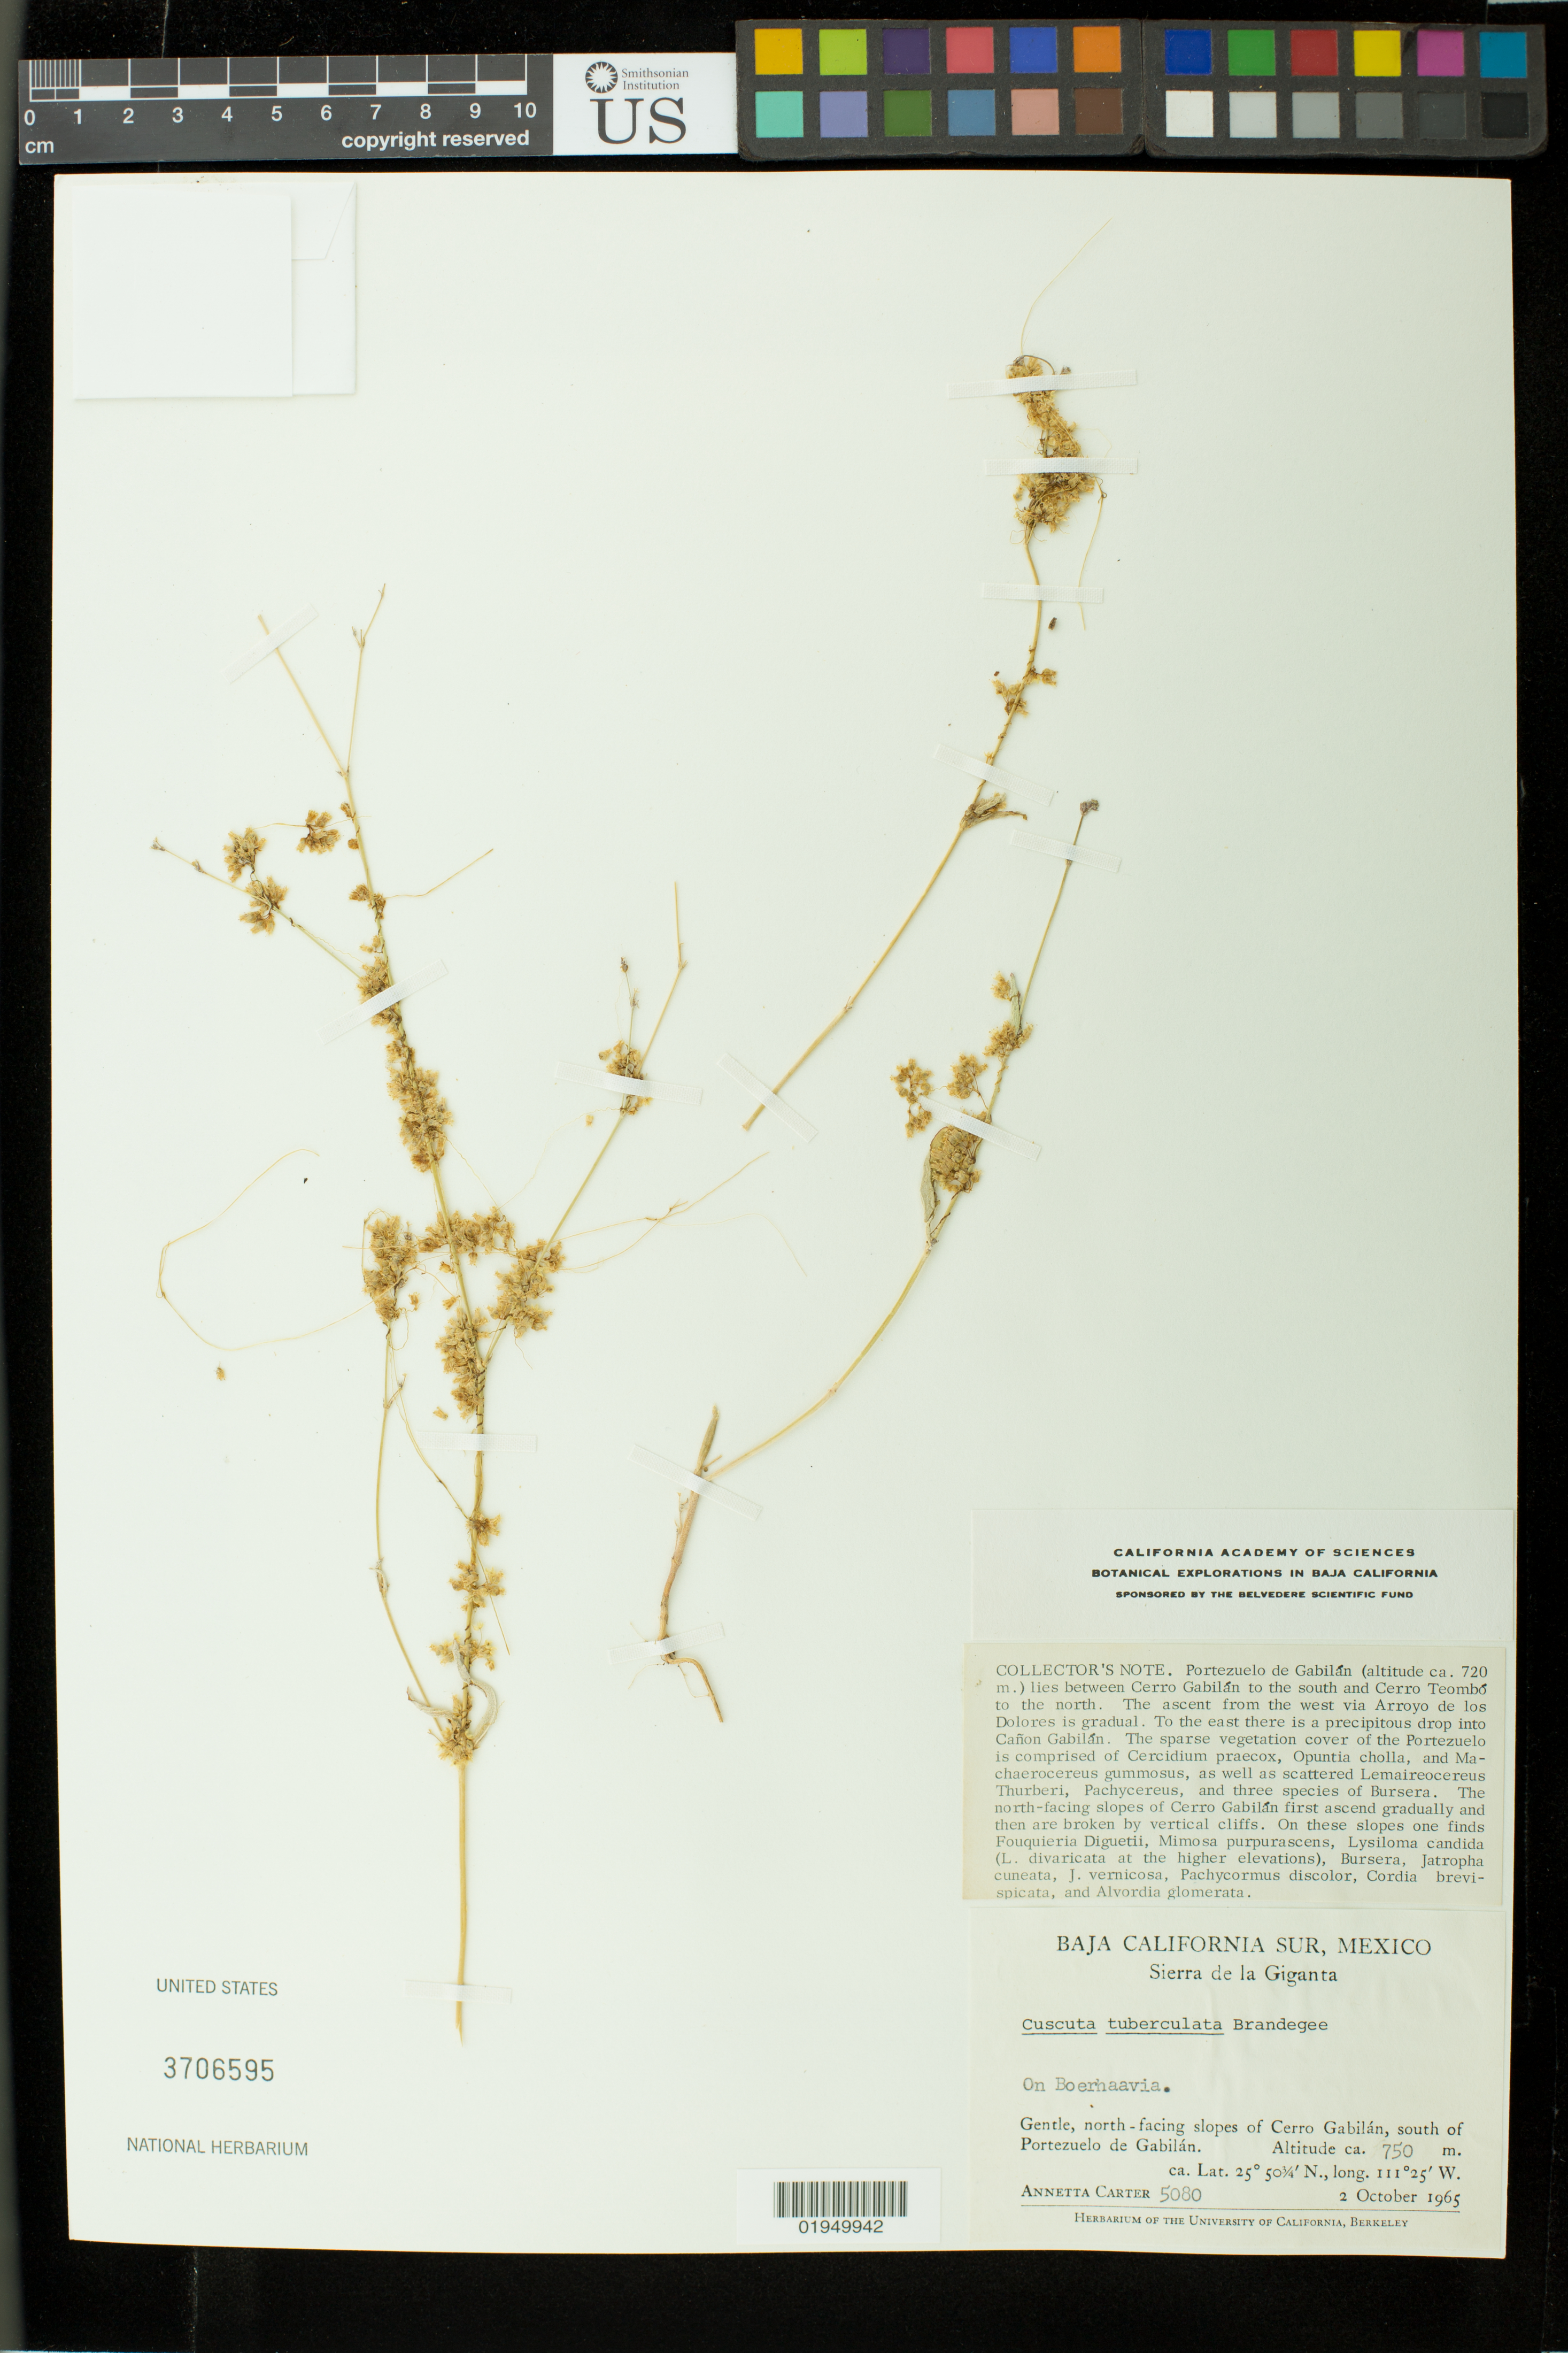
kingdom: Plantae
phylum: Tracheophyta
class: Magnoliopsida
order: Solanales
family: Convolvulaceae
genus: Cuscuta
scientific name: Cuscuta tuberculata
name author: Brandegee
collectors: A. Carter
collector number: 5080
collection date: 1965-10-02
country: Mexico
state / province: Baja California Sur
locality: Sierra de la Giganta. Gentle, north-facing slopes of of Cerro Gabilan, south of Portezuelo de Gabilan.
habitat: Gentle, north-facing slopes.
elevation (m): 750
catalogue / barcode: US 3706595